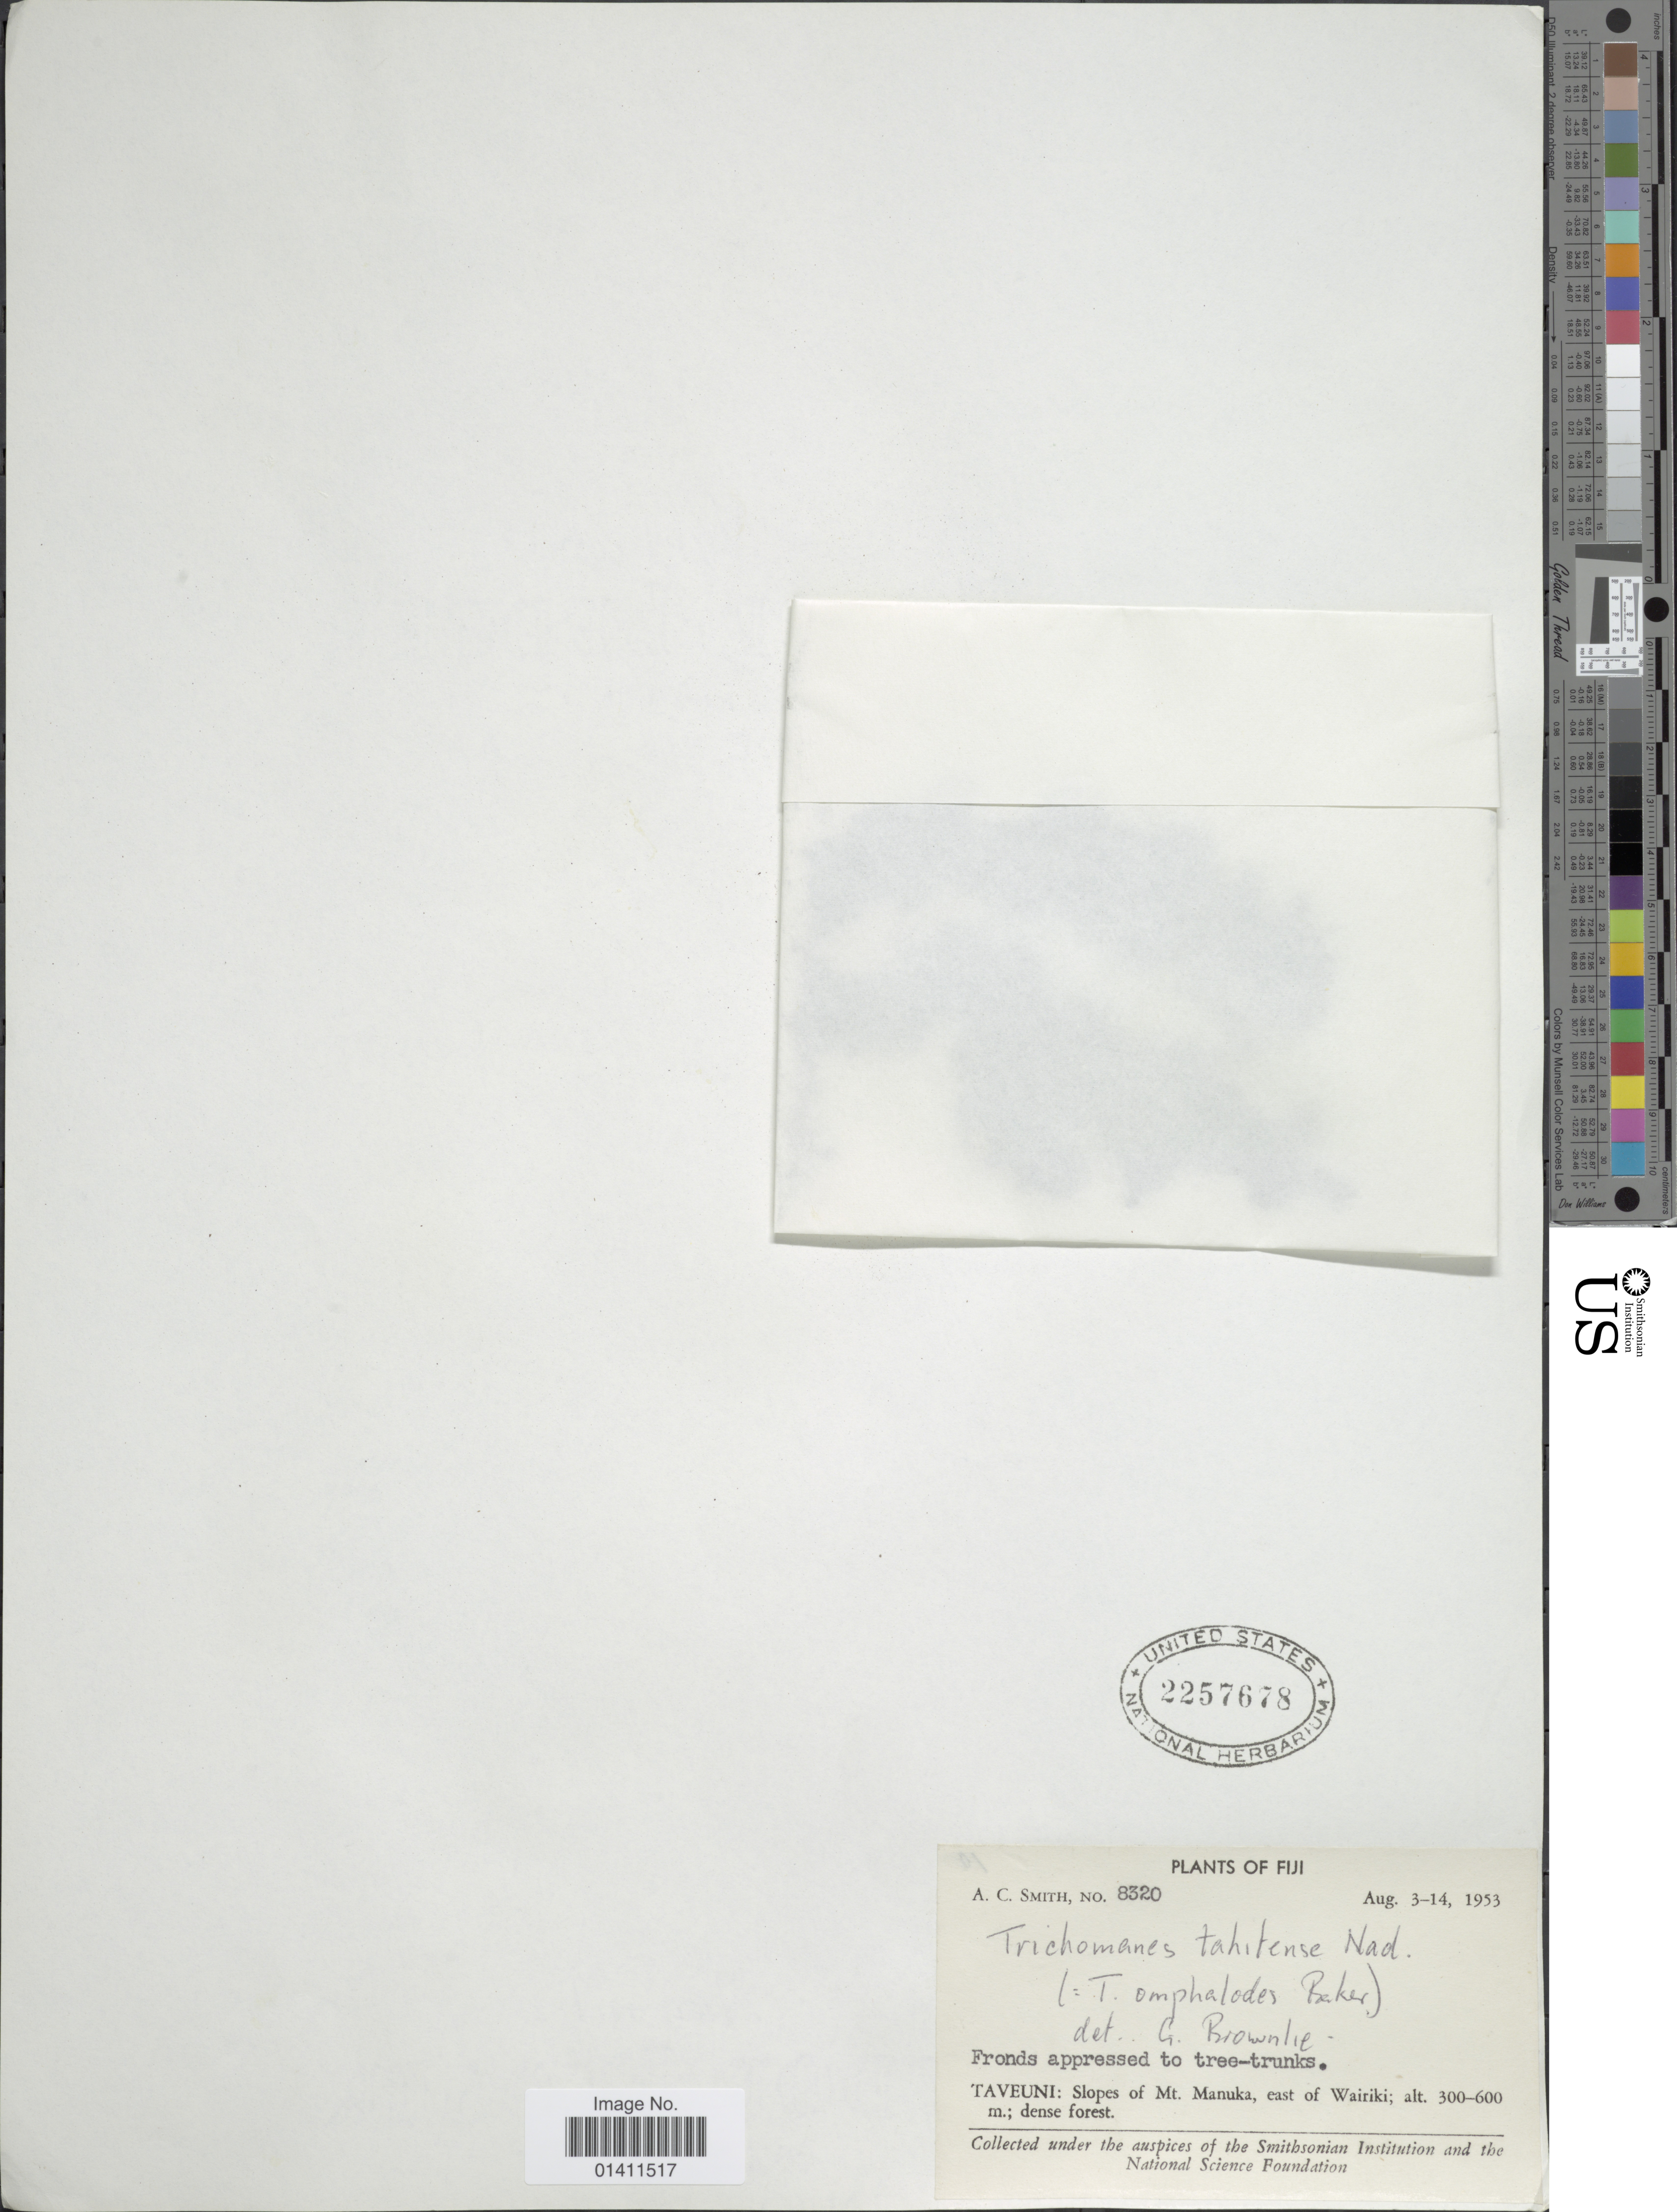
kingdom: Plantae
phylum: Tracheophyta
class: Polypodiopsida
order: Hymenophyllales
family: Hymenophyllaceae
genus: Didymoglossum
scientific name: Didymoglossum tahitense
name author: (Nadeaud) Ebihara & K. Iwats.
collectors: A. C. Smith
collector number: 8320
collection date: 1953-08-03/1953-08-14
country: Fiji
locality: Taveuni: Slopes of Mt. Manuka, east of Wairiki.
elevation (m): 300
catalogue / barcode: US 2257678